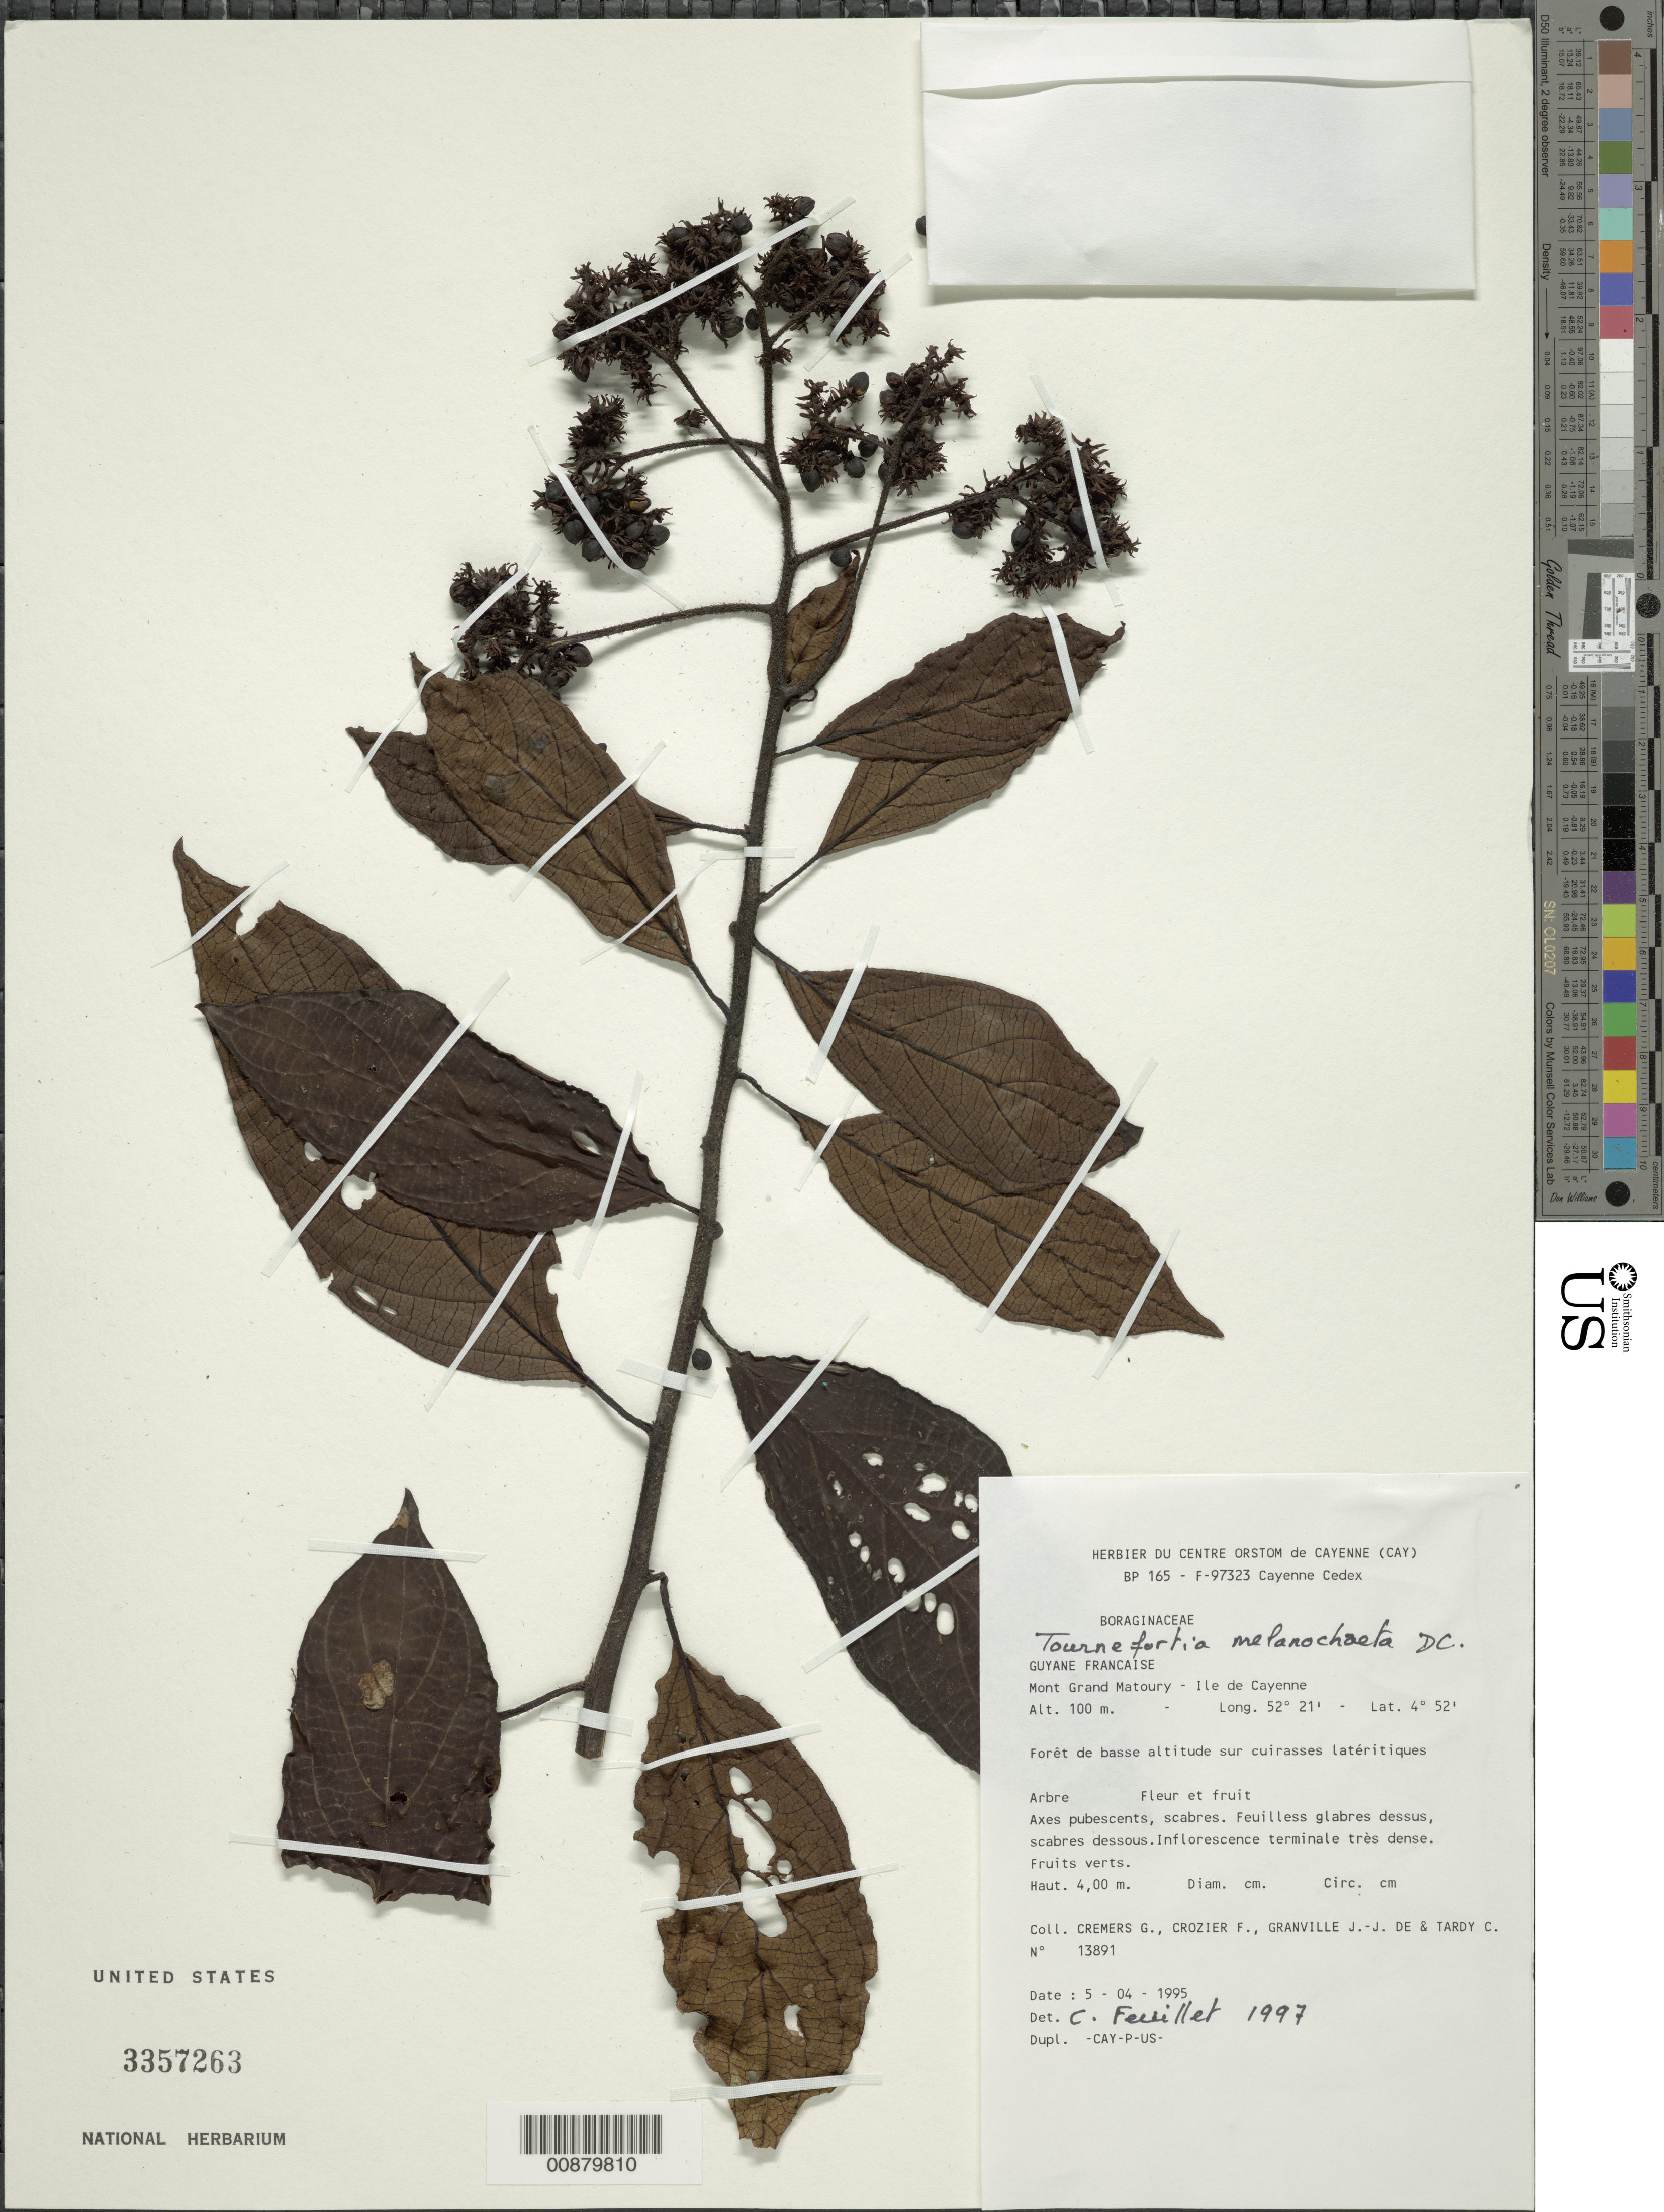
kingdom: Plantae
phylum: Tracheophyta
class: Magnoliopsida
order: Boraginales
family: Heliotropiaceae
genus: Tournefortia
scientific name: Tournefortia melanochaeta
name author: DC.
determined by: Feuillet, C.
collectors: G. Cremers, F. Crozier, J.-J. de Granville & C. Tardy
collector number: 13891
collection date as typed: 5-Apr-95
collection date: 1995-04-05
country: French Guiana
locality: Mont Grand Matoury, Ile de Cayenne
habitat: Forêt de basse altitude sur cuirasses latéritique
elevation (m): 100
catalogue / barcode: US 3357263